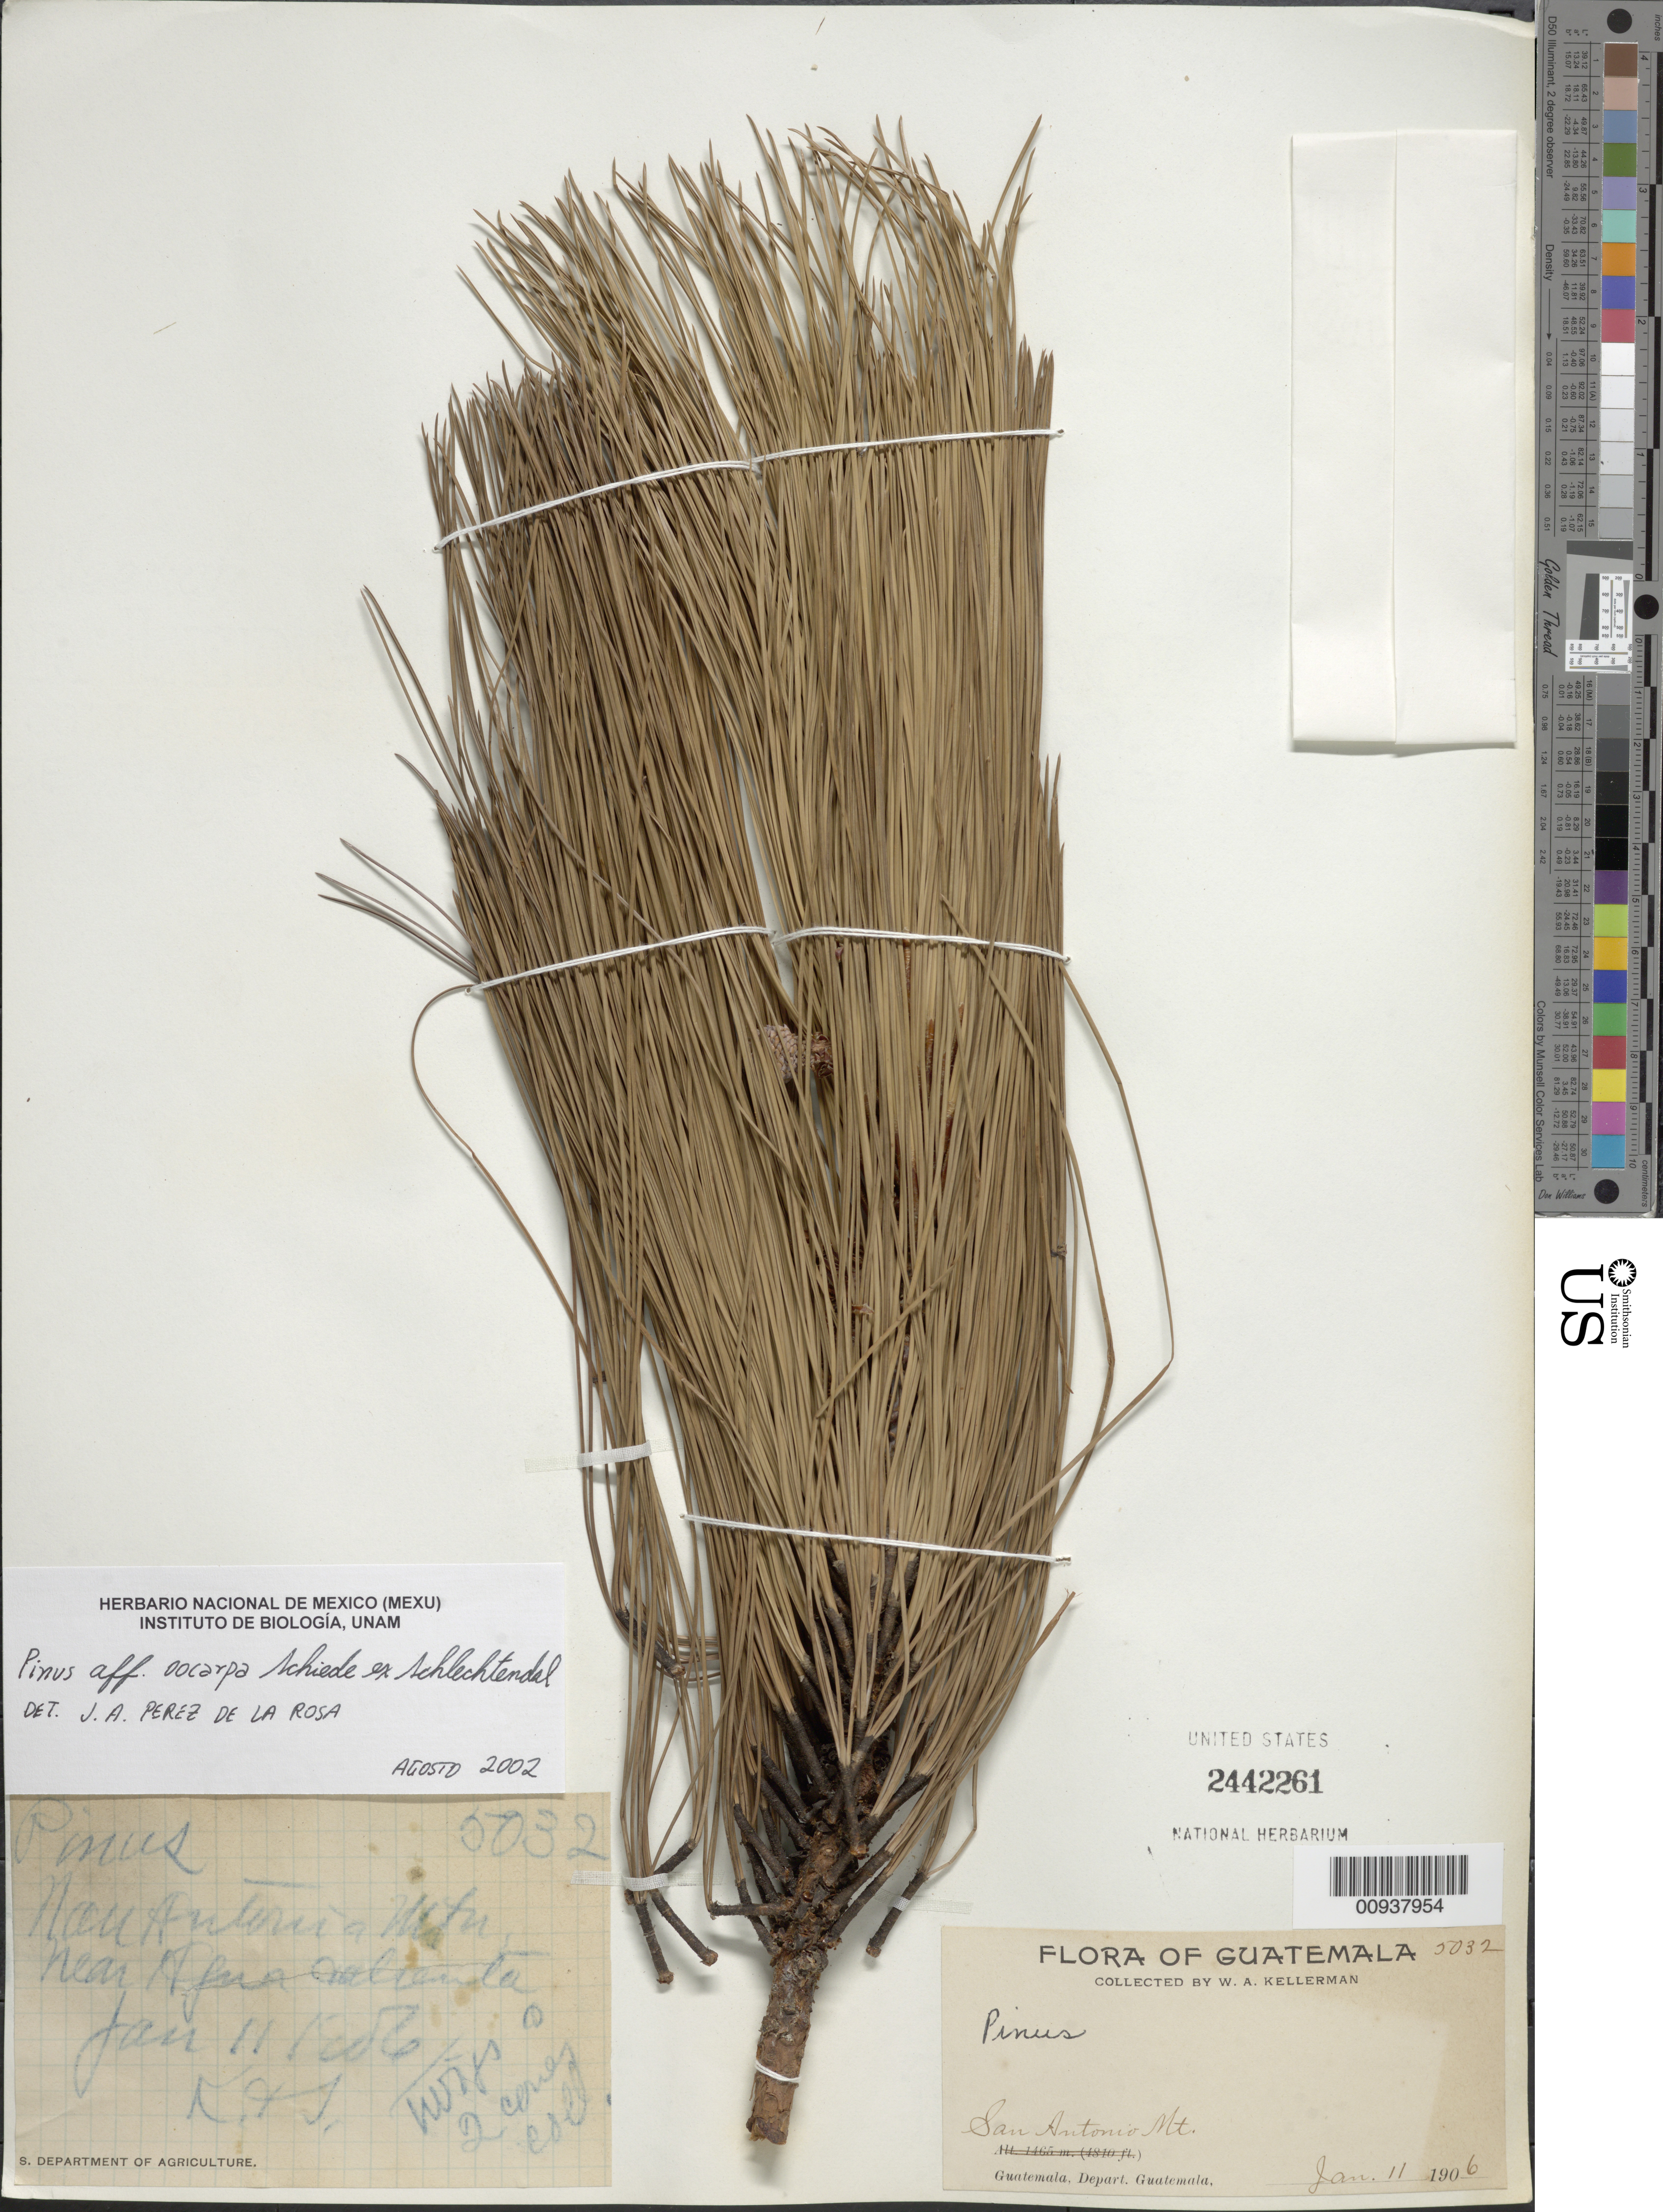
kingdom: Plantae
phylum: Tracheophyta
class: Pinopsida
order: Pinales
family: Pinaceae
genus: Pinus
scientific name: Pinus oocarpa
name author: Schiede ex Schltdl.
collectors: W. A. Kellerman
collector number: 5032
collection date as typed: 11 Jan 1906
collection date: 1906-01-11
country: Guatemala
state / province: Guatemala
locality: San Antonio Mt. near Agua Calienta.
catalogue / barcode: US 2442261